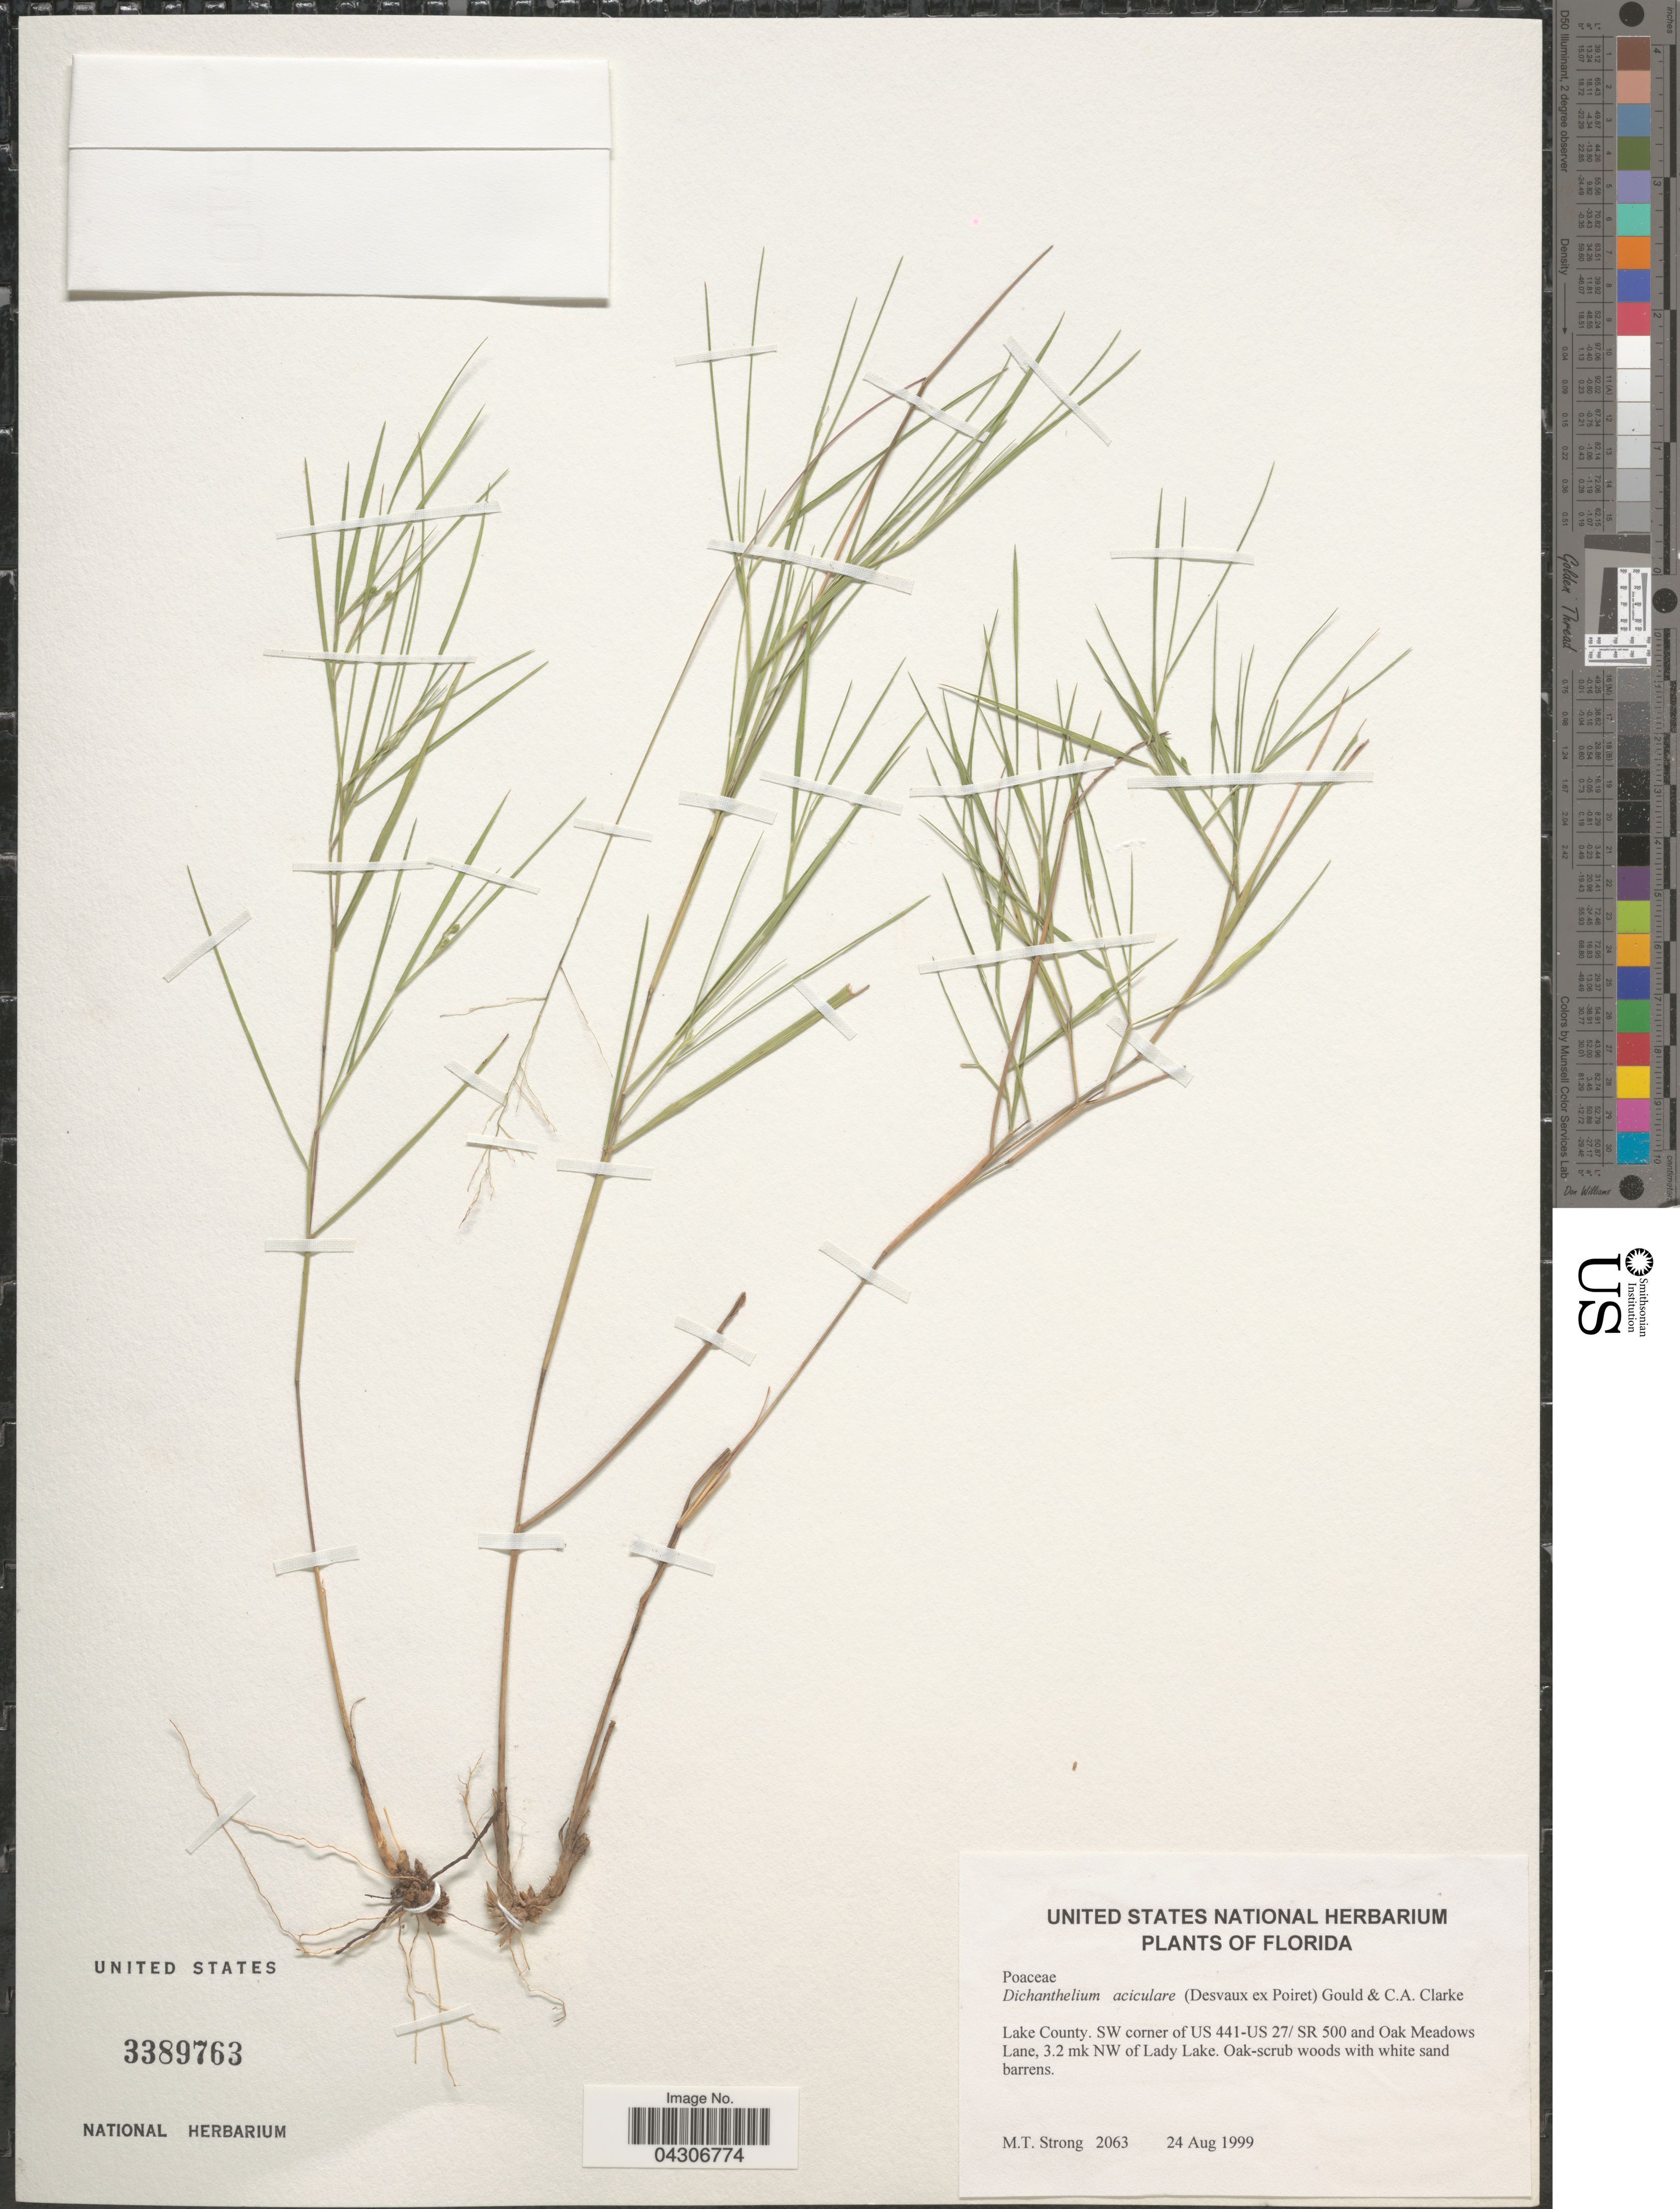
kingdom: Plantae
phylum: Tracheophyta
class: Liliopsida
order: Poales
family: Poaceae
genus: Dichanthelium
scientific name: Dichanthelium aciculare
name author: (Desv. ex Poir.) Gould & C.A. Clark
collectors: M. T. Strong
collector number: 2063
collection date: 1999-08-24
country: United States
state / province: Florida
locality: Lake County, SW corner of US 441-US 27/ SR 500 and Oak Meadows Lane, 3.2 mk NW of Lady Lake.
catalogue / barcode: US 3389763